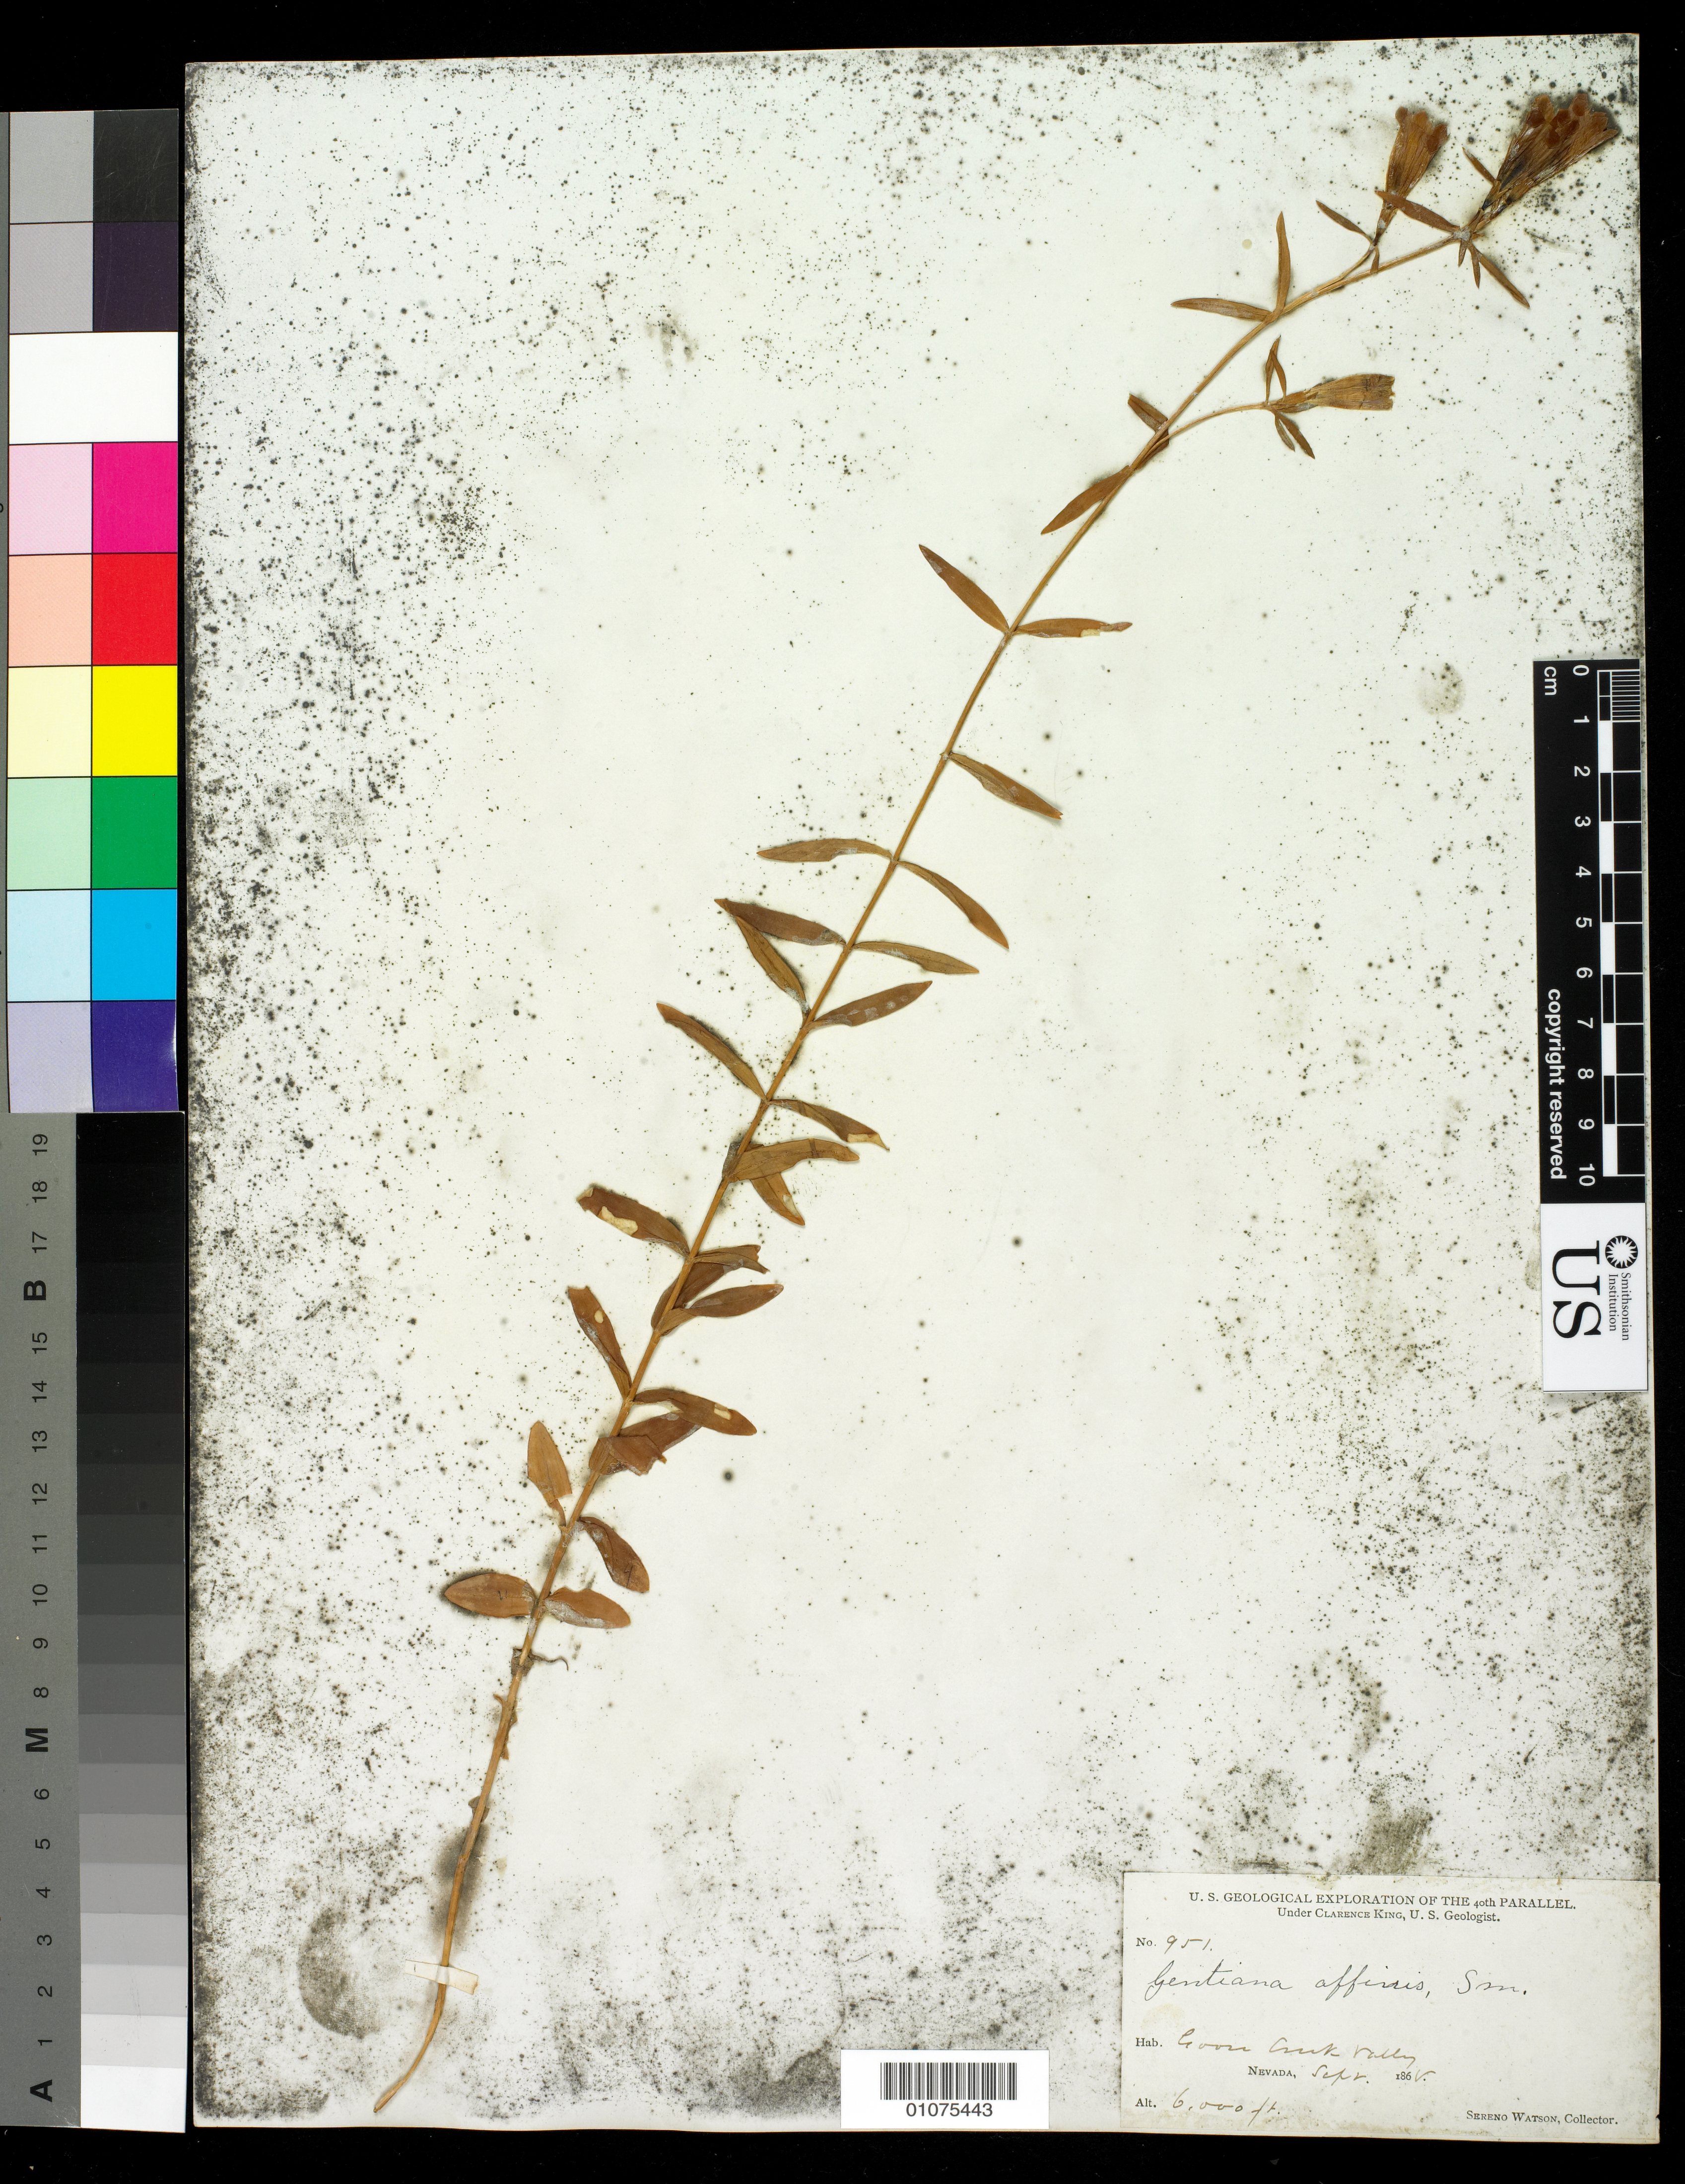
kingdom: Plantae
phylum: Tracheophyta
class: Magnoliopsida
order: Gentianales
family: Gentianaceae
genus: Gentiana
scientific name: Gentiana affinis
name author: Griseb.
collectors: S. Watson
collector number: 951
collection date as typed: Sep 1868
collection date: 1868-09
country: United States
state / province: Nevada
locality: [Goore] Creek Valley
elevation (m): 1829